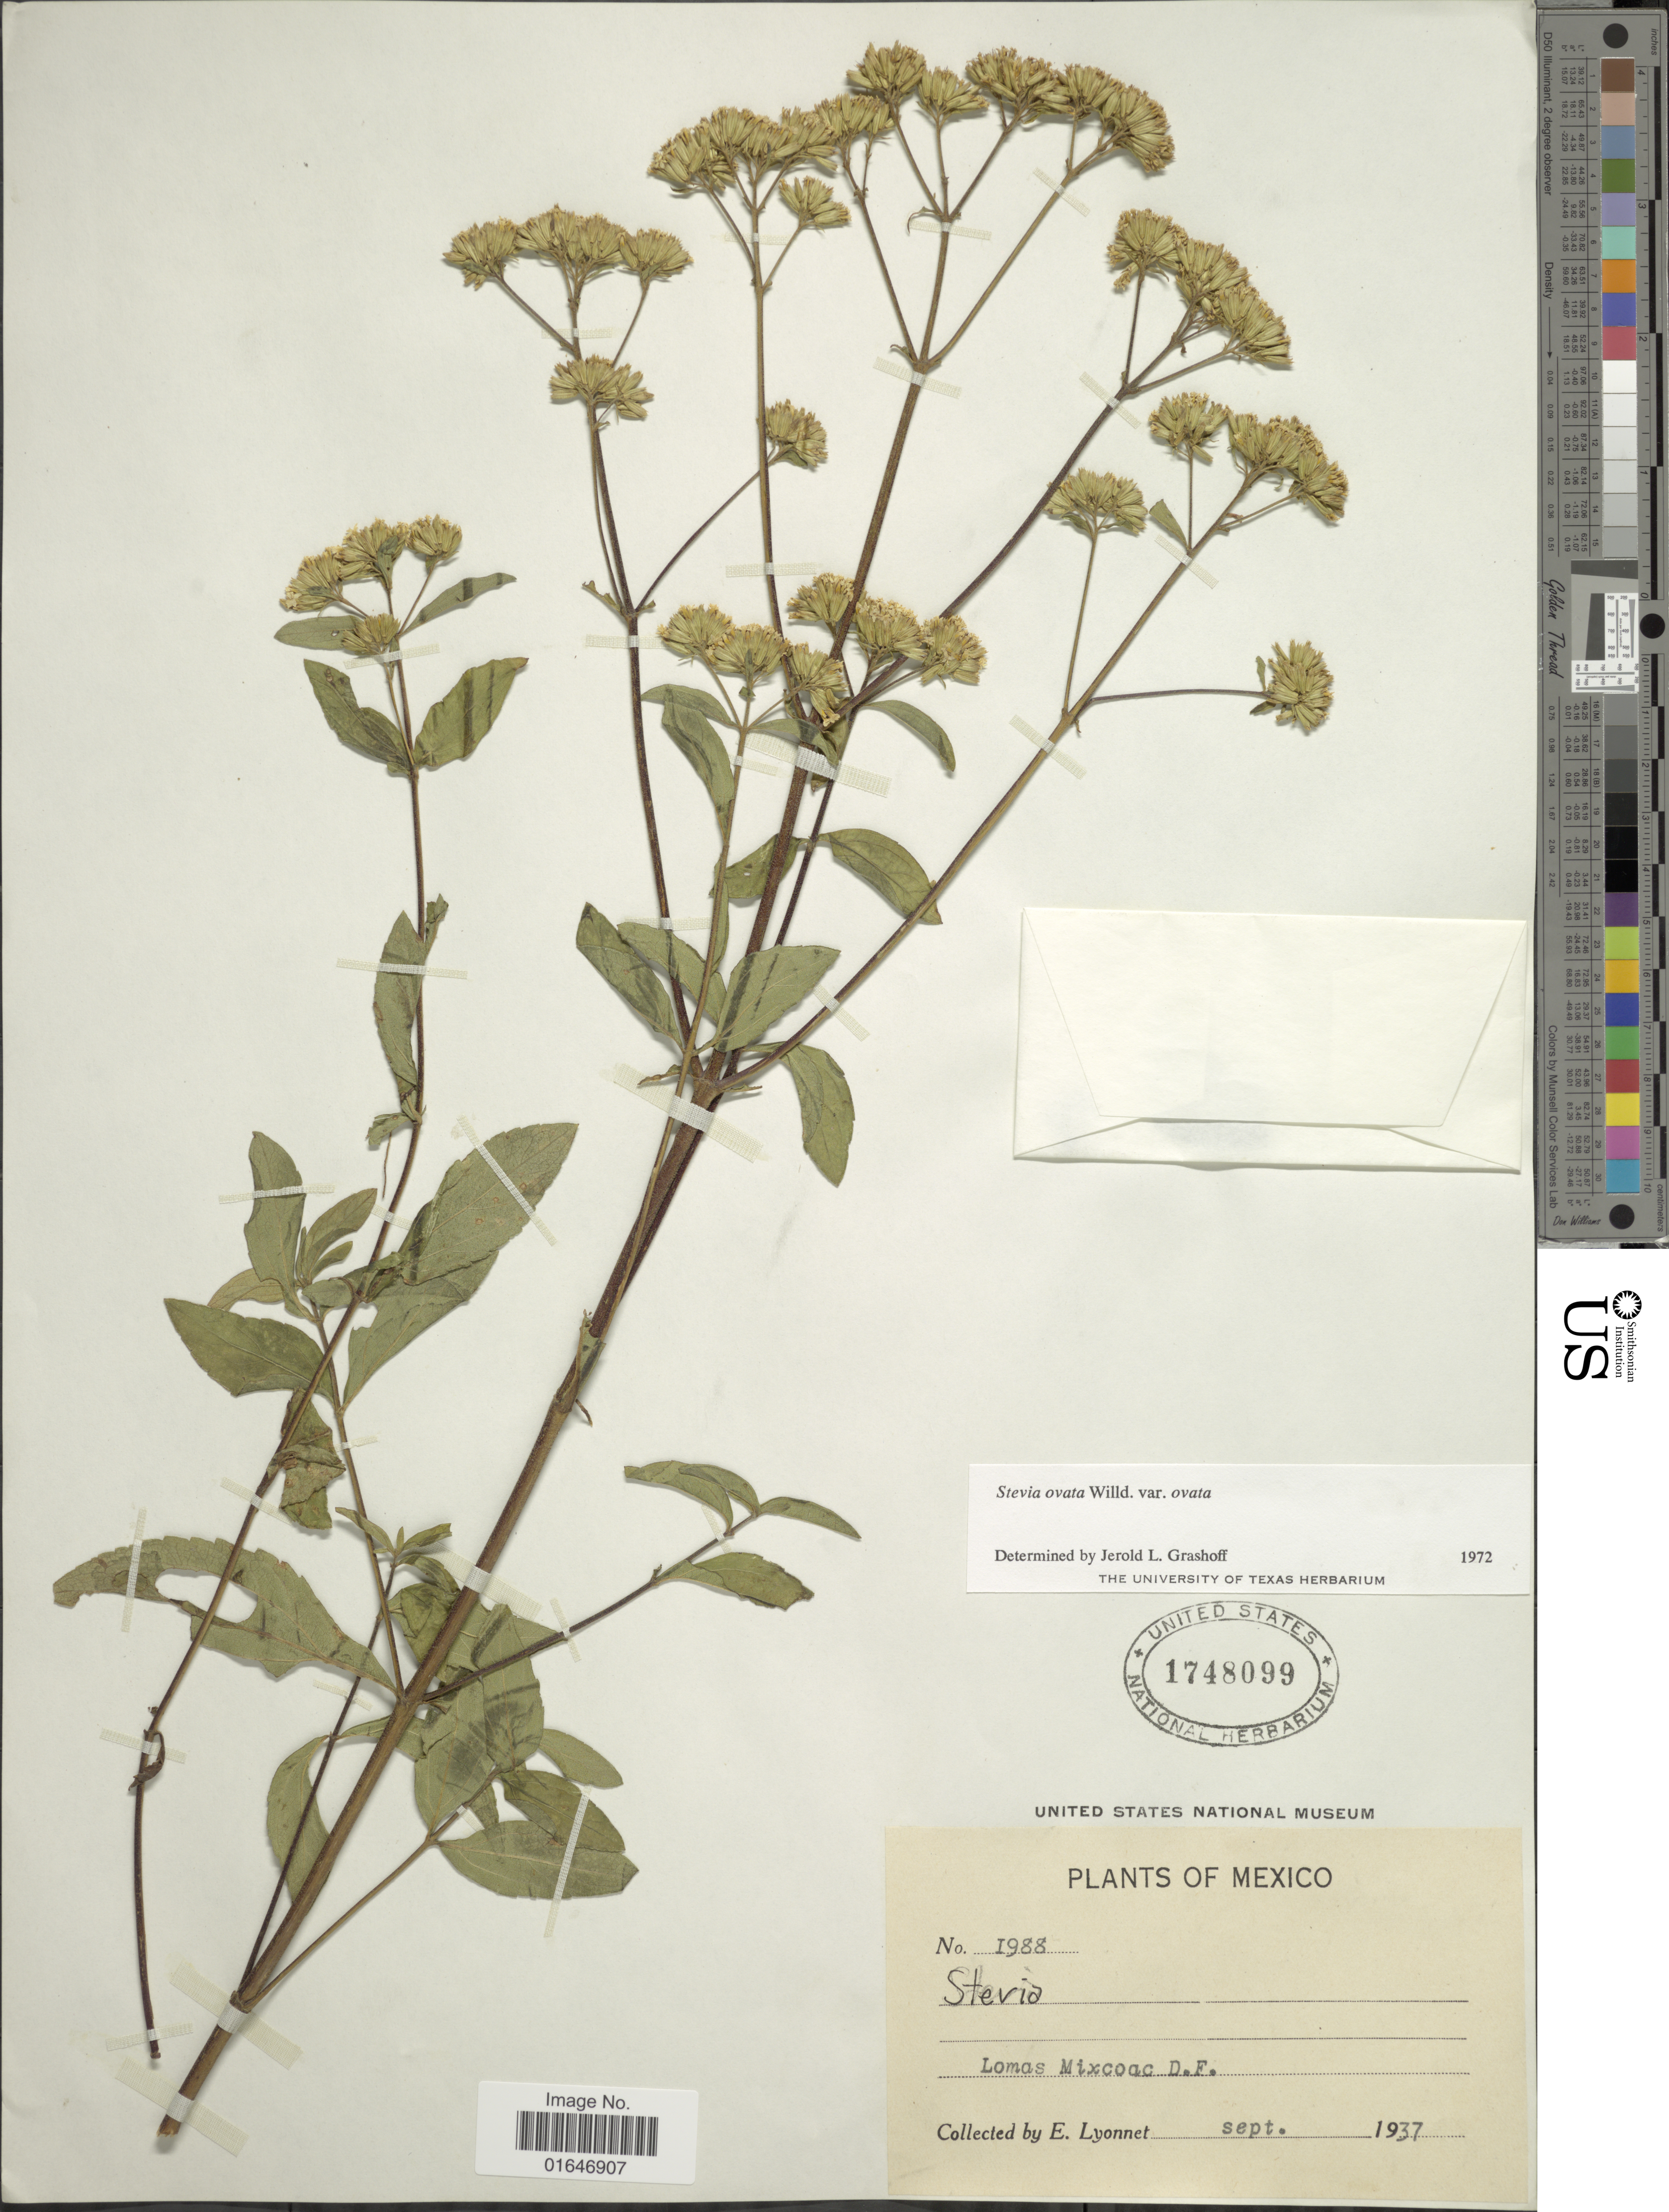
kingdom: Plantae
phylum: Tracheophyta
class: Magnoliopsida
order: Asterales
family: Asteraceae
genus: Stevia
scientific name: Stevia ovata var. ovata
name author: Willd.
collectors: E. Lyonnet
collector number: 1988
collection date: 1937-09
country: Mexico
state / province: Distrito Federal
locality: Loma Mixcoac.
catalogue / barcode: US 1748099